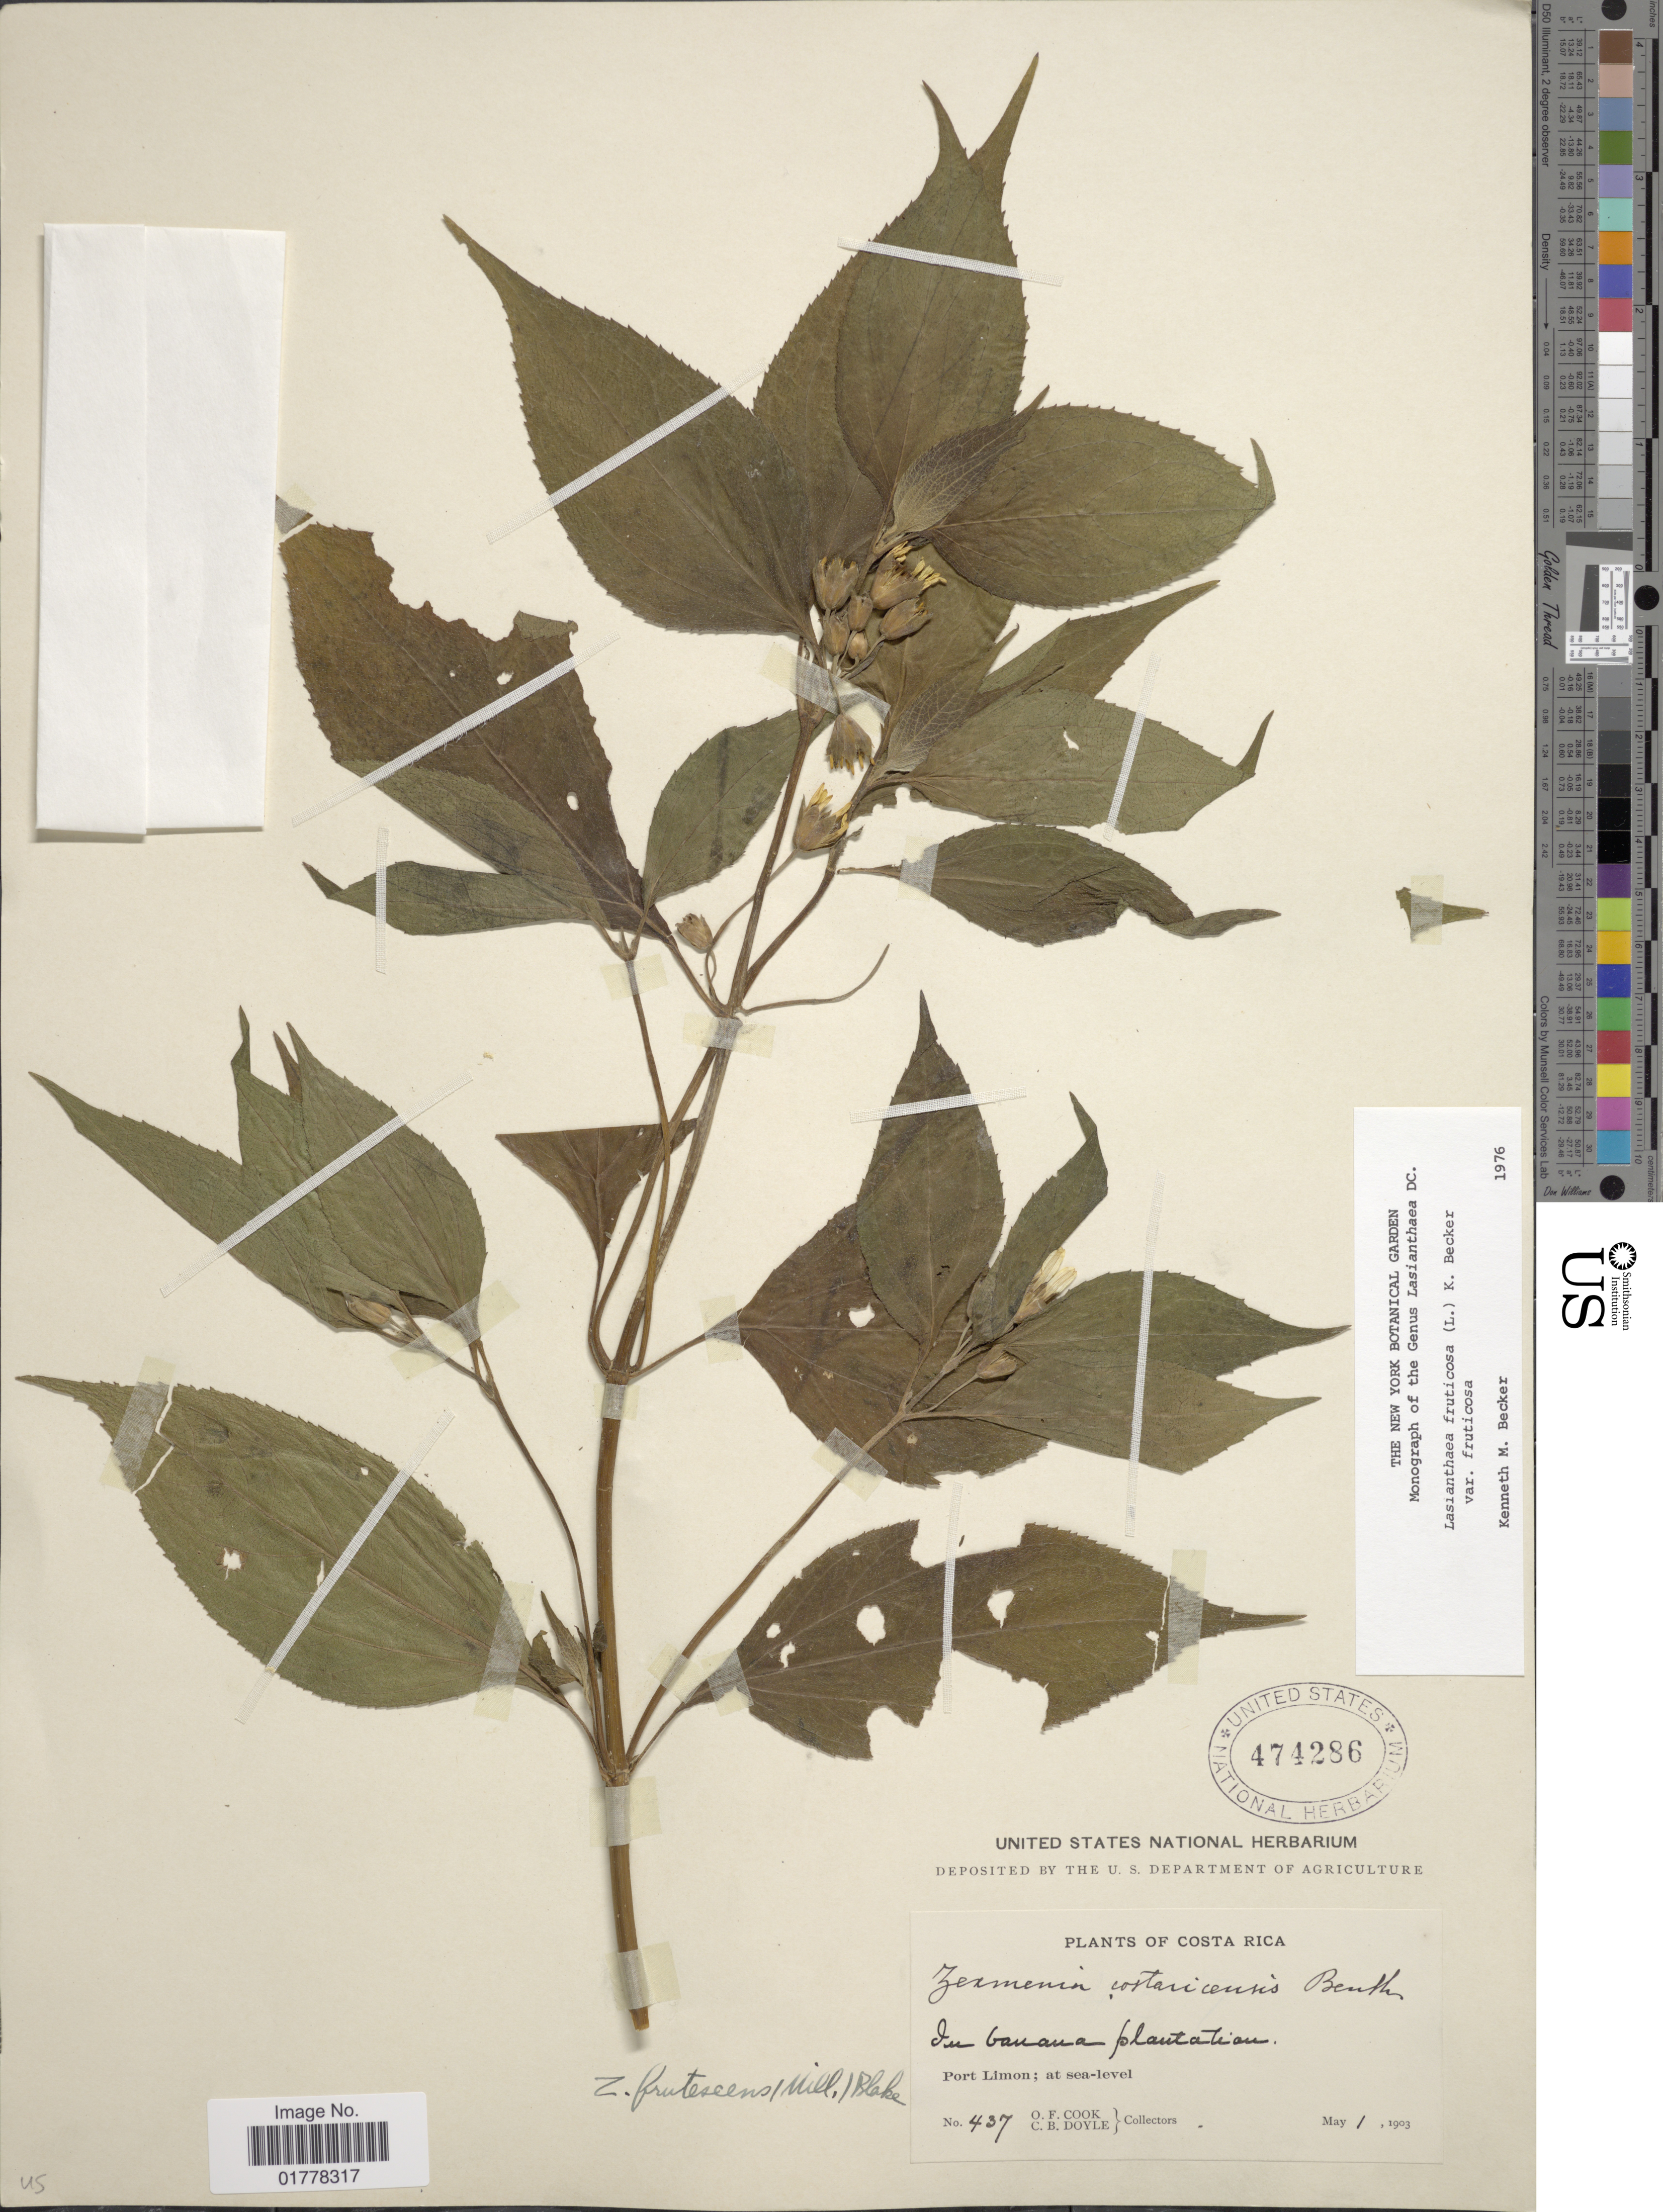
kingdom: Plantae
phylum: Tracheophyta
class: Magnoliopsida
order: Asterales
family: Asteraceae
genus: Lasianthaea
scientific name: Lasianthaea fruticosa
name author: (L.) K.M. Becker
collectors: O. F. Cook & C. Doyle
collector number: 437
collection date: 1903-05-01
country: Costa Rica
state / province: Limón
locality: Port Limon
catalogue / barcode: US 474286